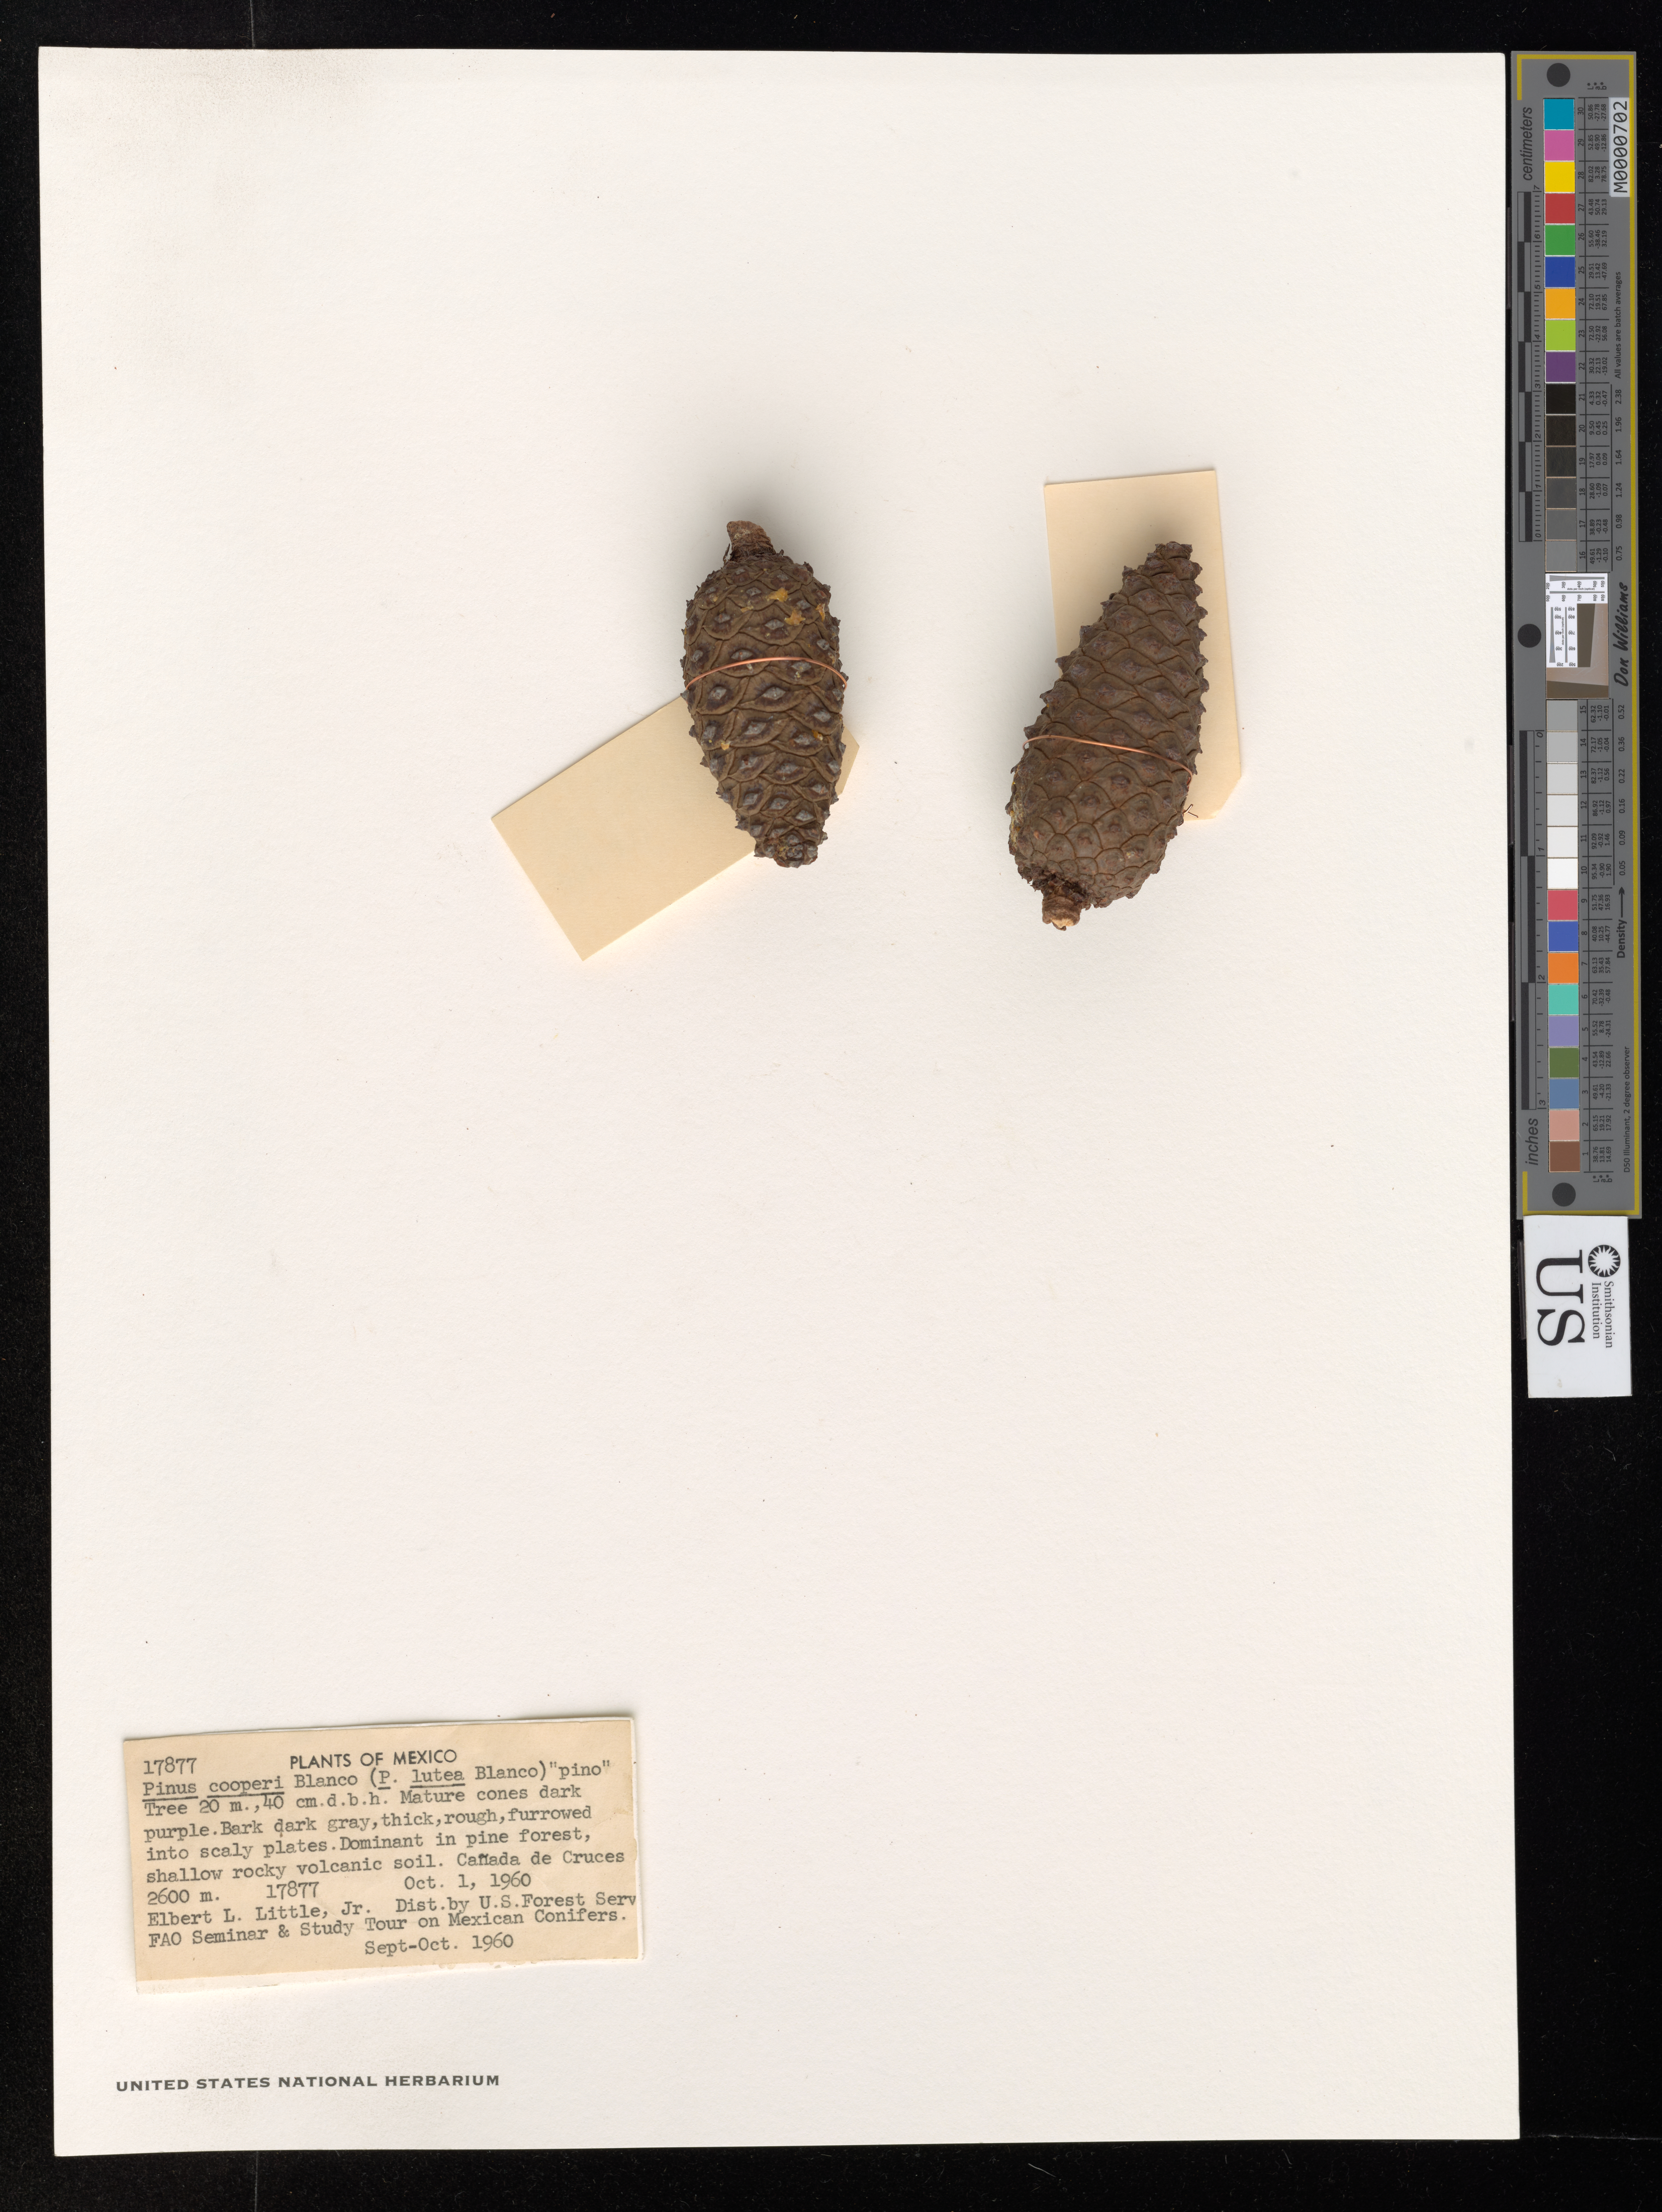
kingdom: Plantae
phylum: Tracheophyta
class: Pinopsida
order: Pinales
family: Pinaceae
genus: Pinus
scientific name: Pinus cooperi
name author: C.E. Blanco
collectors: E. L. Little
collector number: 17877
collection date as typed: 01 Oct 1960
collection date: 1960-10-01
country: Mexico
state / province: Durango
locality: Cañada de Cruces, San Miguel de las Cruces, 130 km. NW of Durango, Edo. Durango.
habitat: Dominant in Pine forest, shallow rocky volcanic soil.